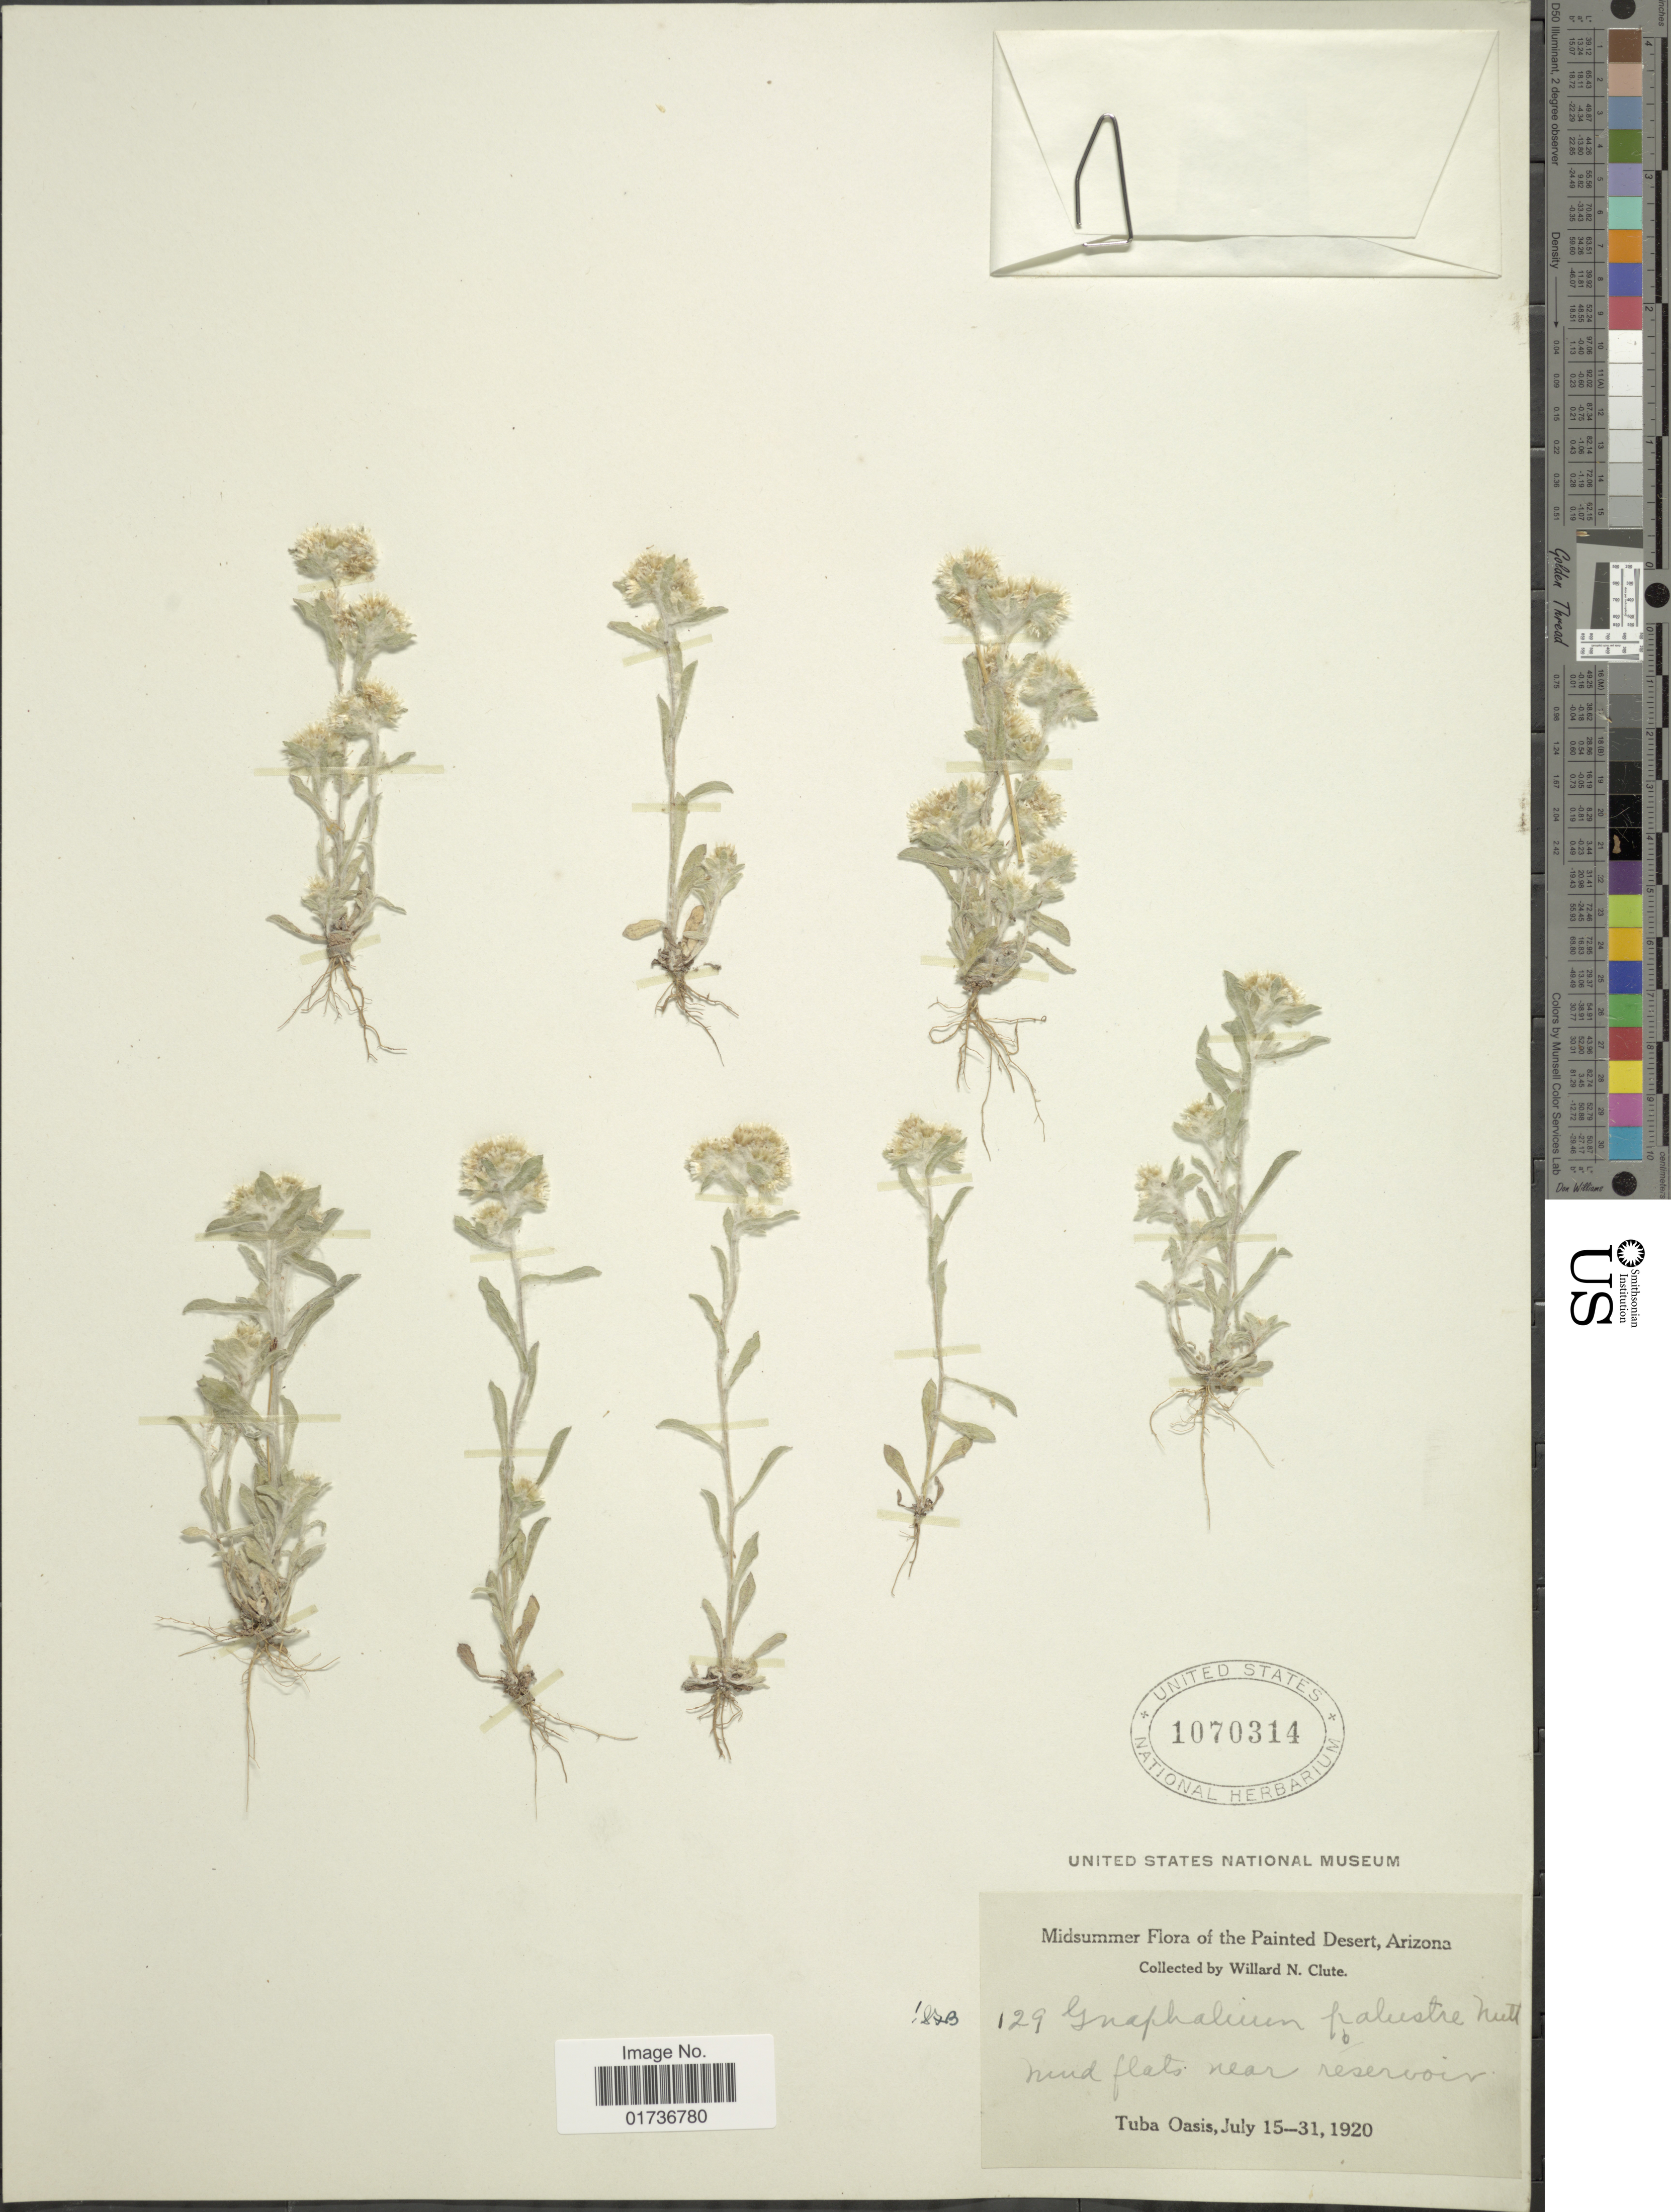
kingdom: Plantae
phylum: Tracheophyta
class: Magnoliopsida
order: Asterales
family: Asteraceae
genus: Gnaphalium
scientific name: Gnaphalium palustre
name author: Nutt.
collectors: W. N. Clute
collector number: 129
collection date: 1920-07-15/1920-07-31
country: United States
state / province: Arizona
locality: Mdsummer, the Painted Desert, mud flats near reservoir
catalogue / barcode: US 1070314